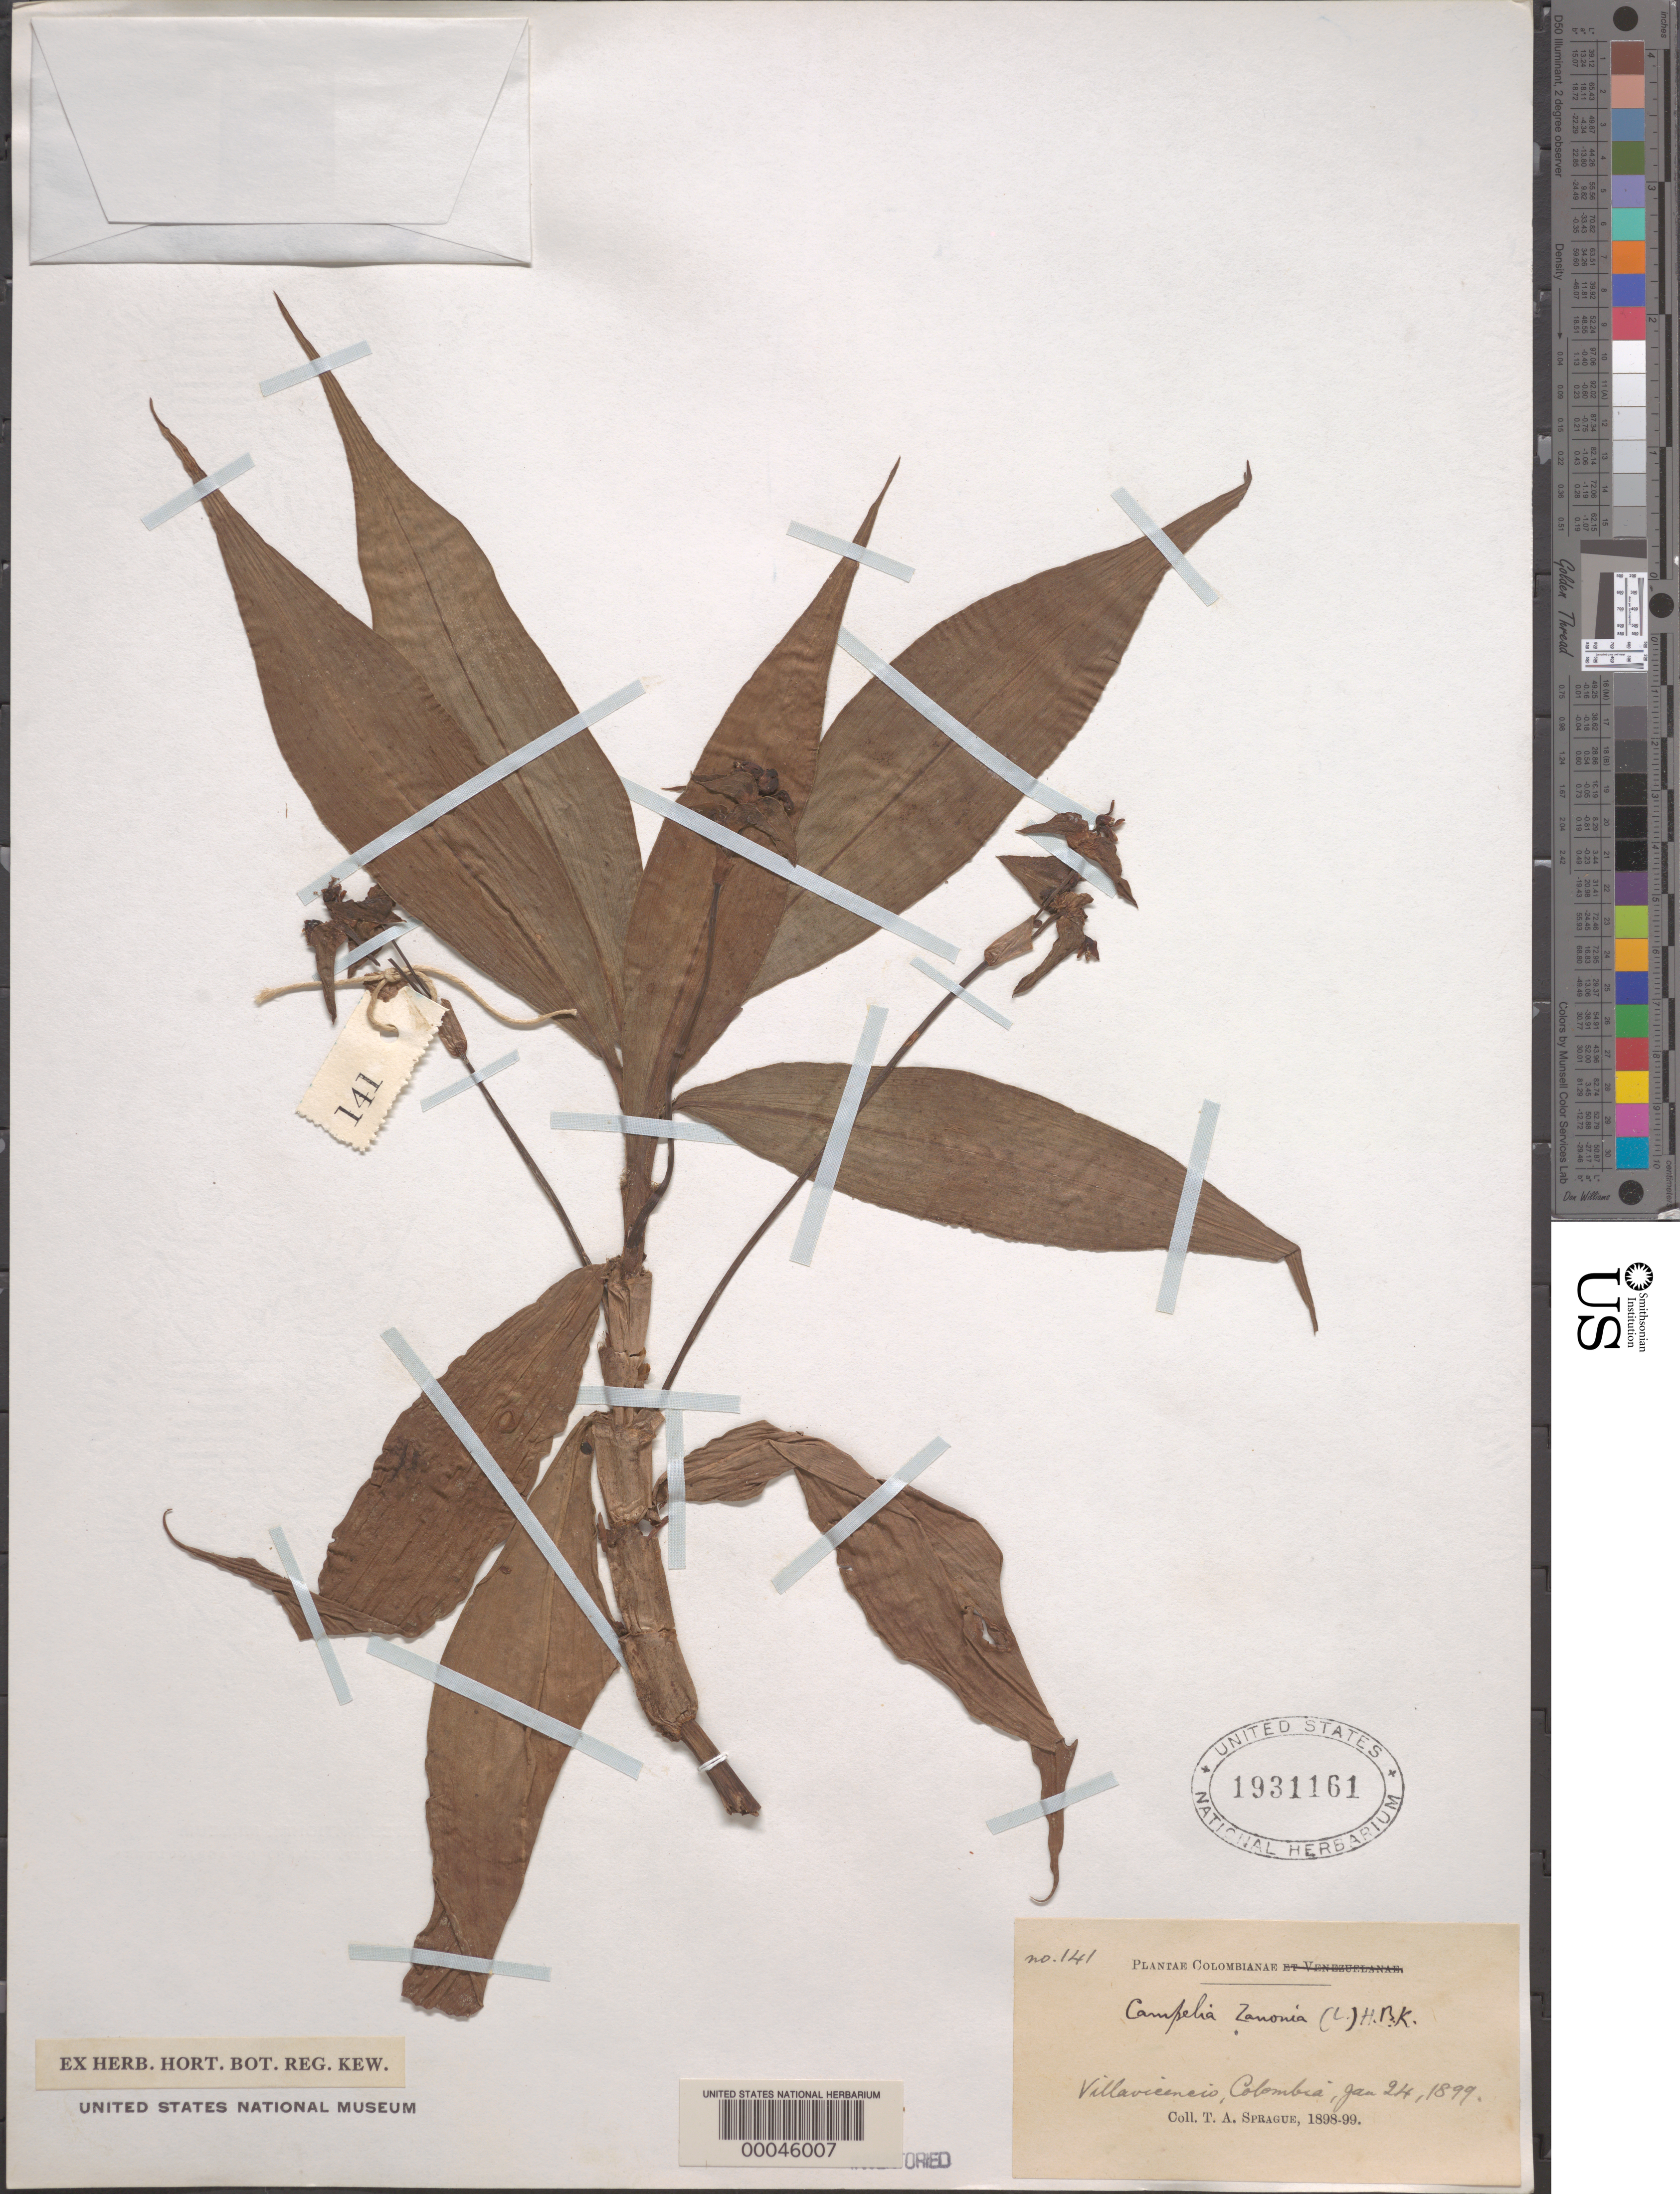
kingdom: Plantae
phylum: Tracheophyta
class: Liliopsida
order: Commelinales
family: Commelinaceae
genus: Tradescantia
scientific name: Tradescantia zanonia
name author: (L.) Sw.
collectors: T. A. Sprague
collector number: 141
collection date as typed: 24 Jan 1899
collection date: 1899-01-24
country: Colombia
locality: Villa Vicencia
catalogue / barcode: US 1931161